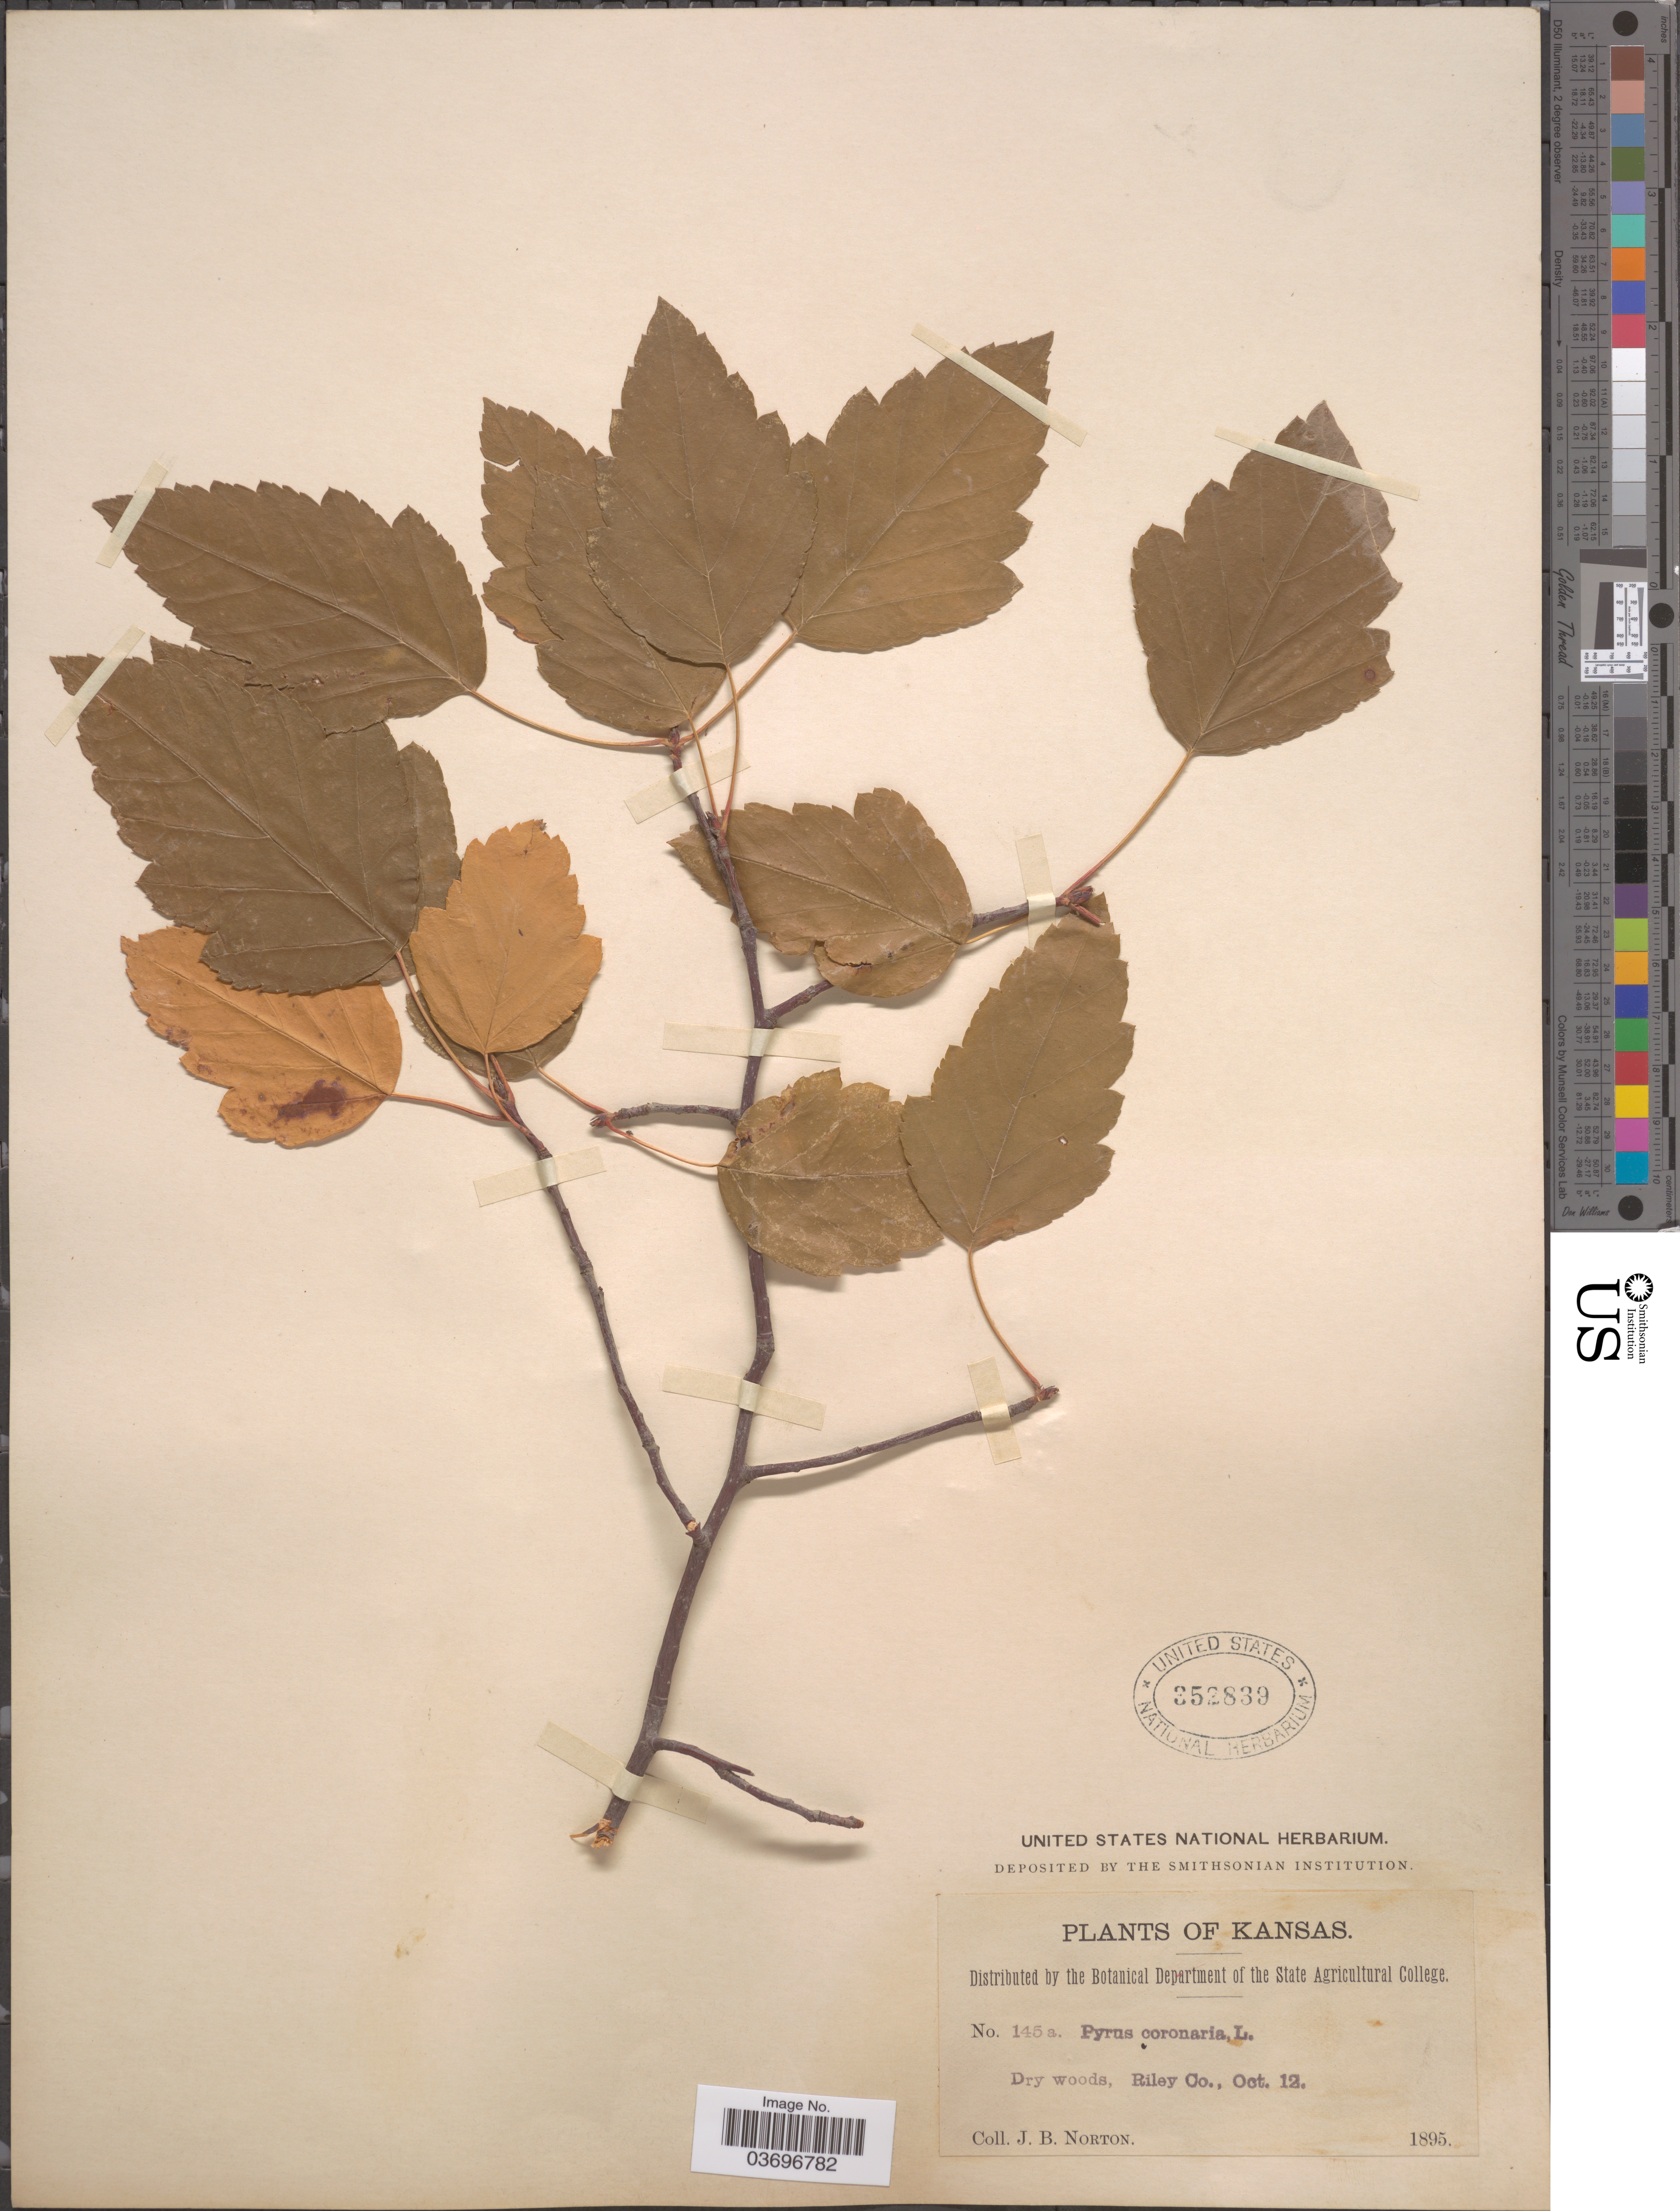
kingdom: Plantae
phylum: Tracheophyta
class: Magnoliopsida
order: Rosales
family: Rosaceae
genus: Malus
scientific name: Malus coronaria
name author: (L.) Mill.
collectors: J. B. Norton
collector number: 145a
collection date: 1895-10-12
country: United States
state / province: Kansas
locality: Riley Co.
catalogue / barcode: US 352839